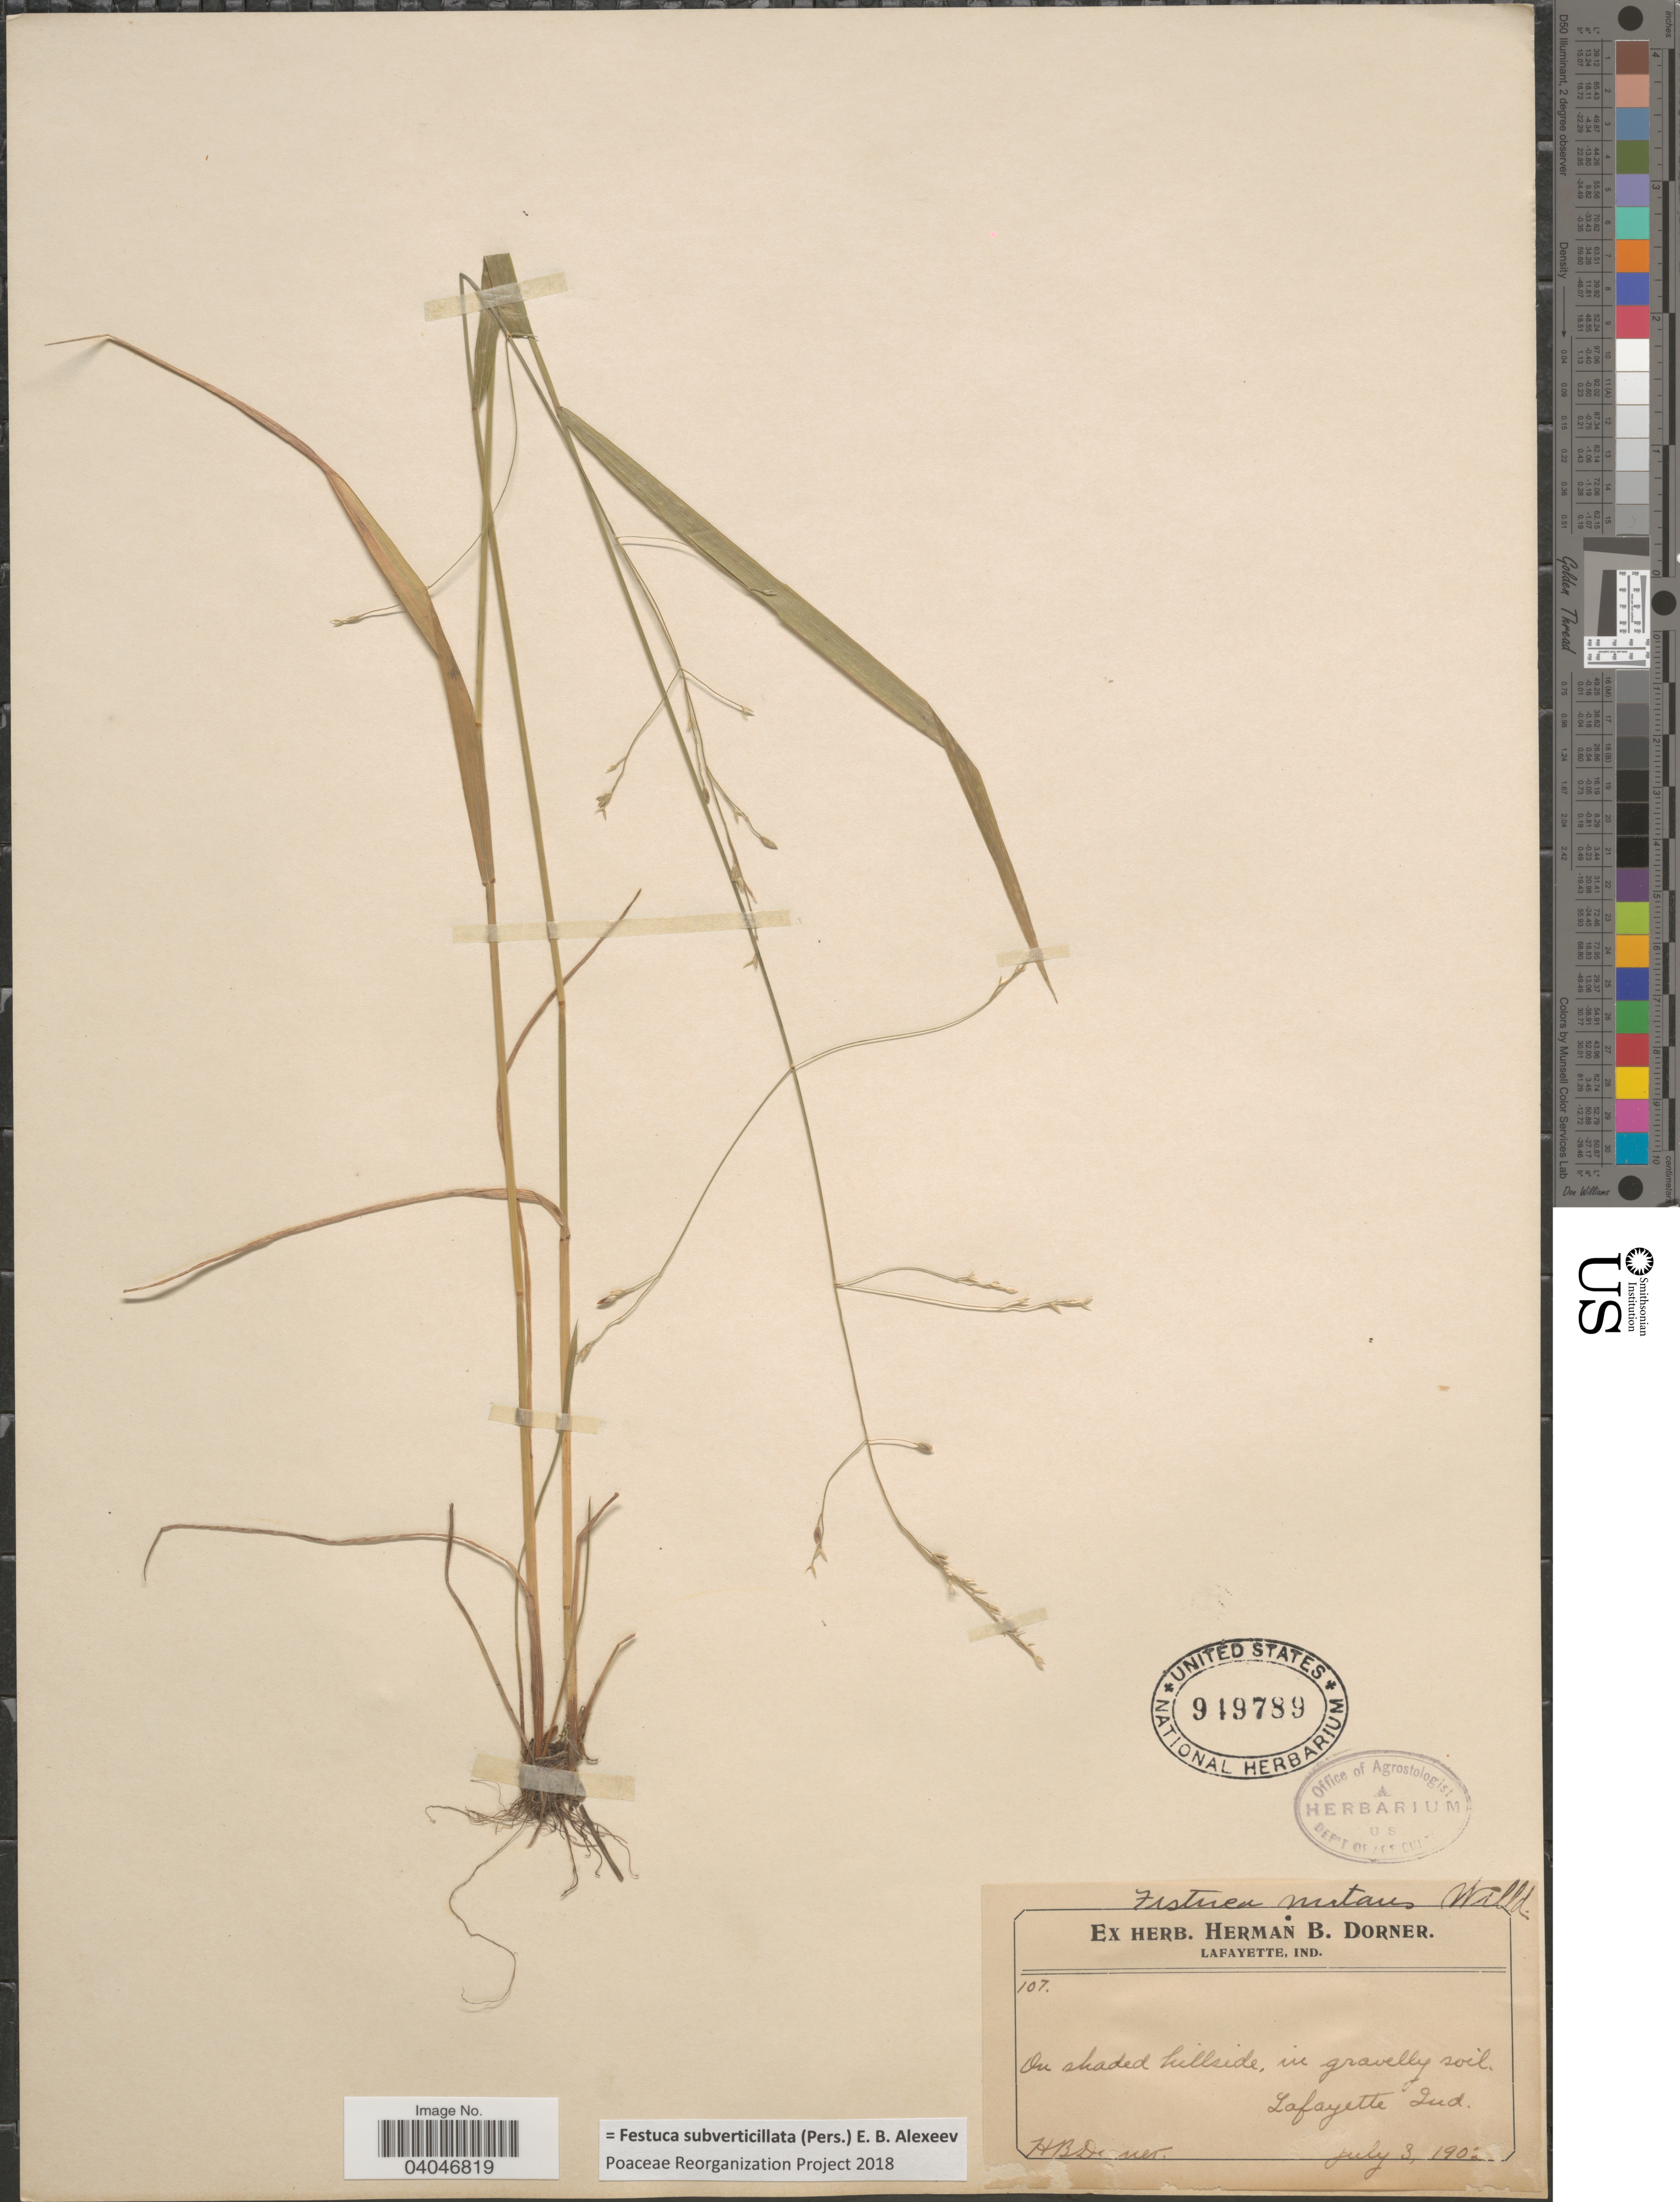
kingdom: Plantae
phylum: Tracheophyta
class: Liliopsida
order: Poales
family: Poaceae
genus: Festuca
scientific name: Festuca subverticillata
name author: (Pers.) E.B. Alexeev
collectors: H. Dorner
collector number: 107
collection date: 1902-07-03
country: United States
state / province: Indiana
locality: Lafayette.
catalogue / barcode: US 949789